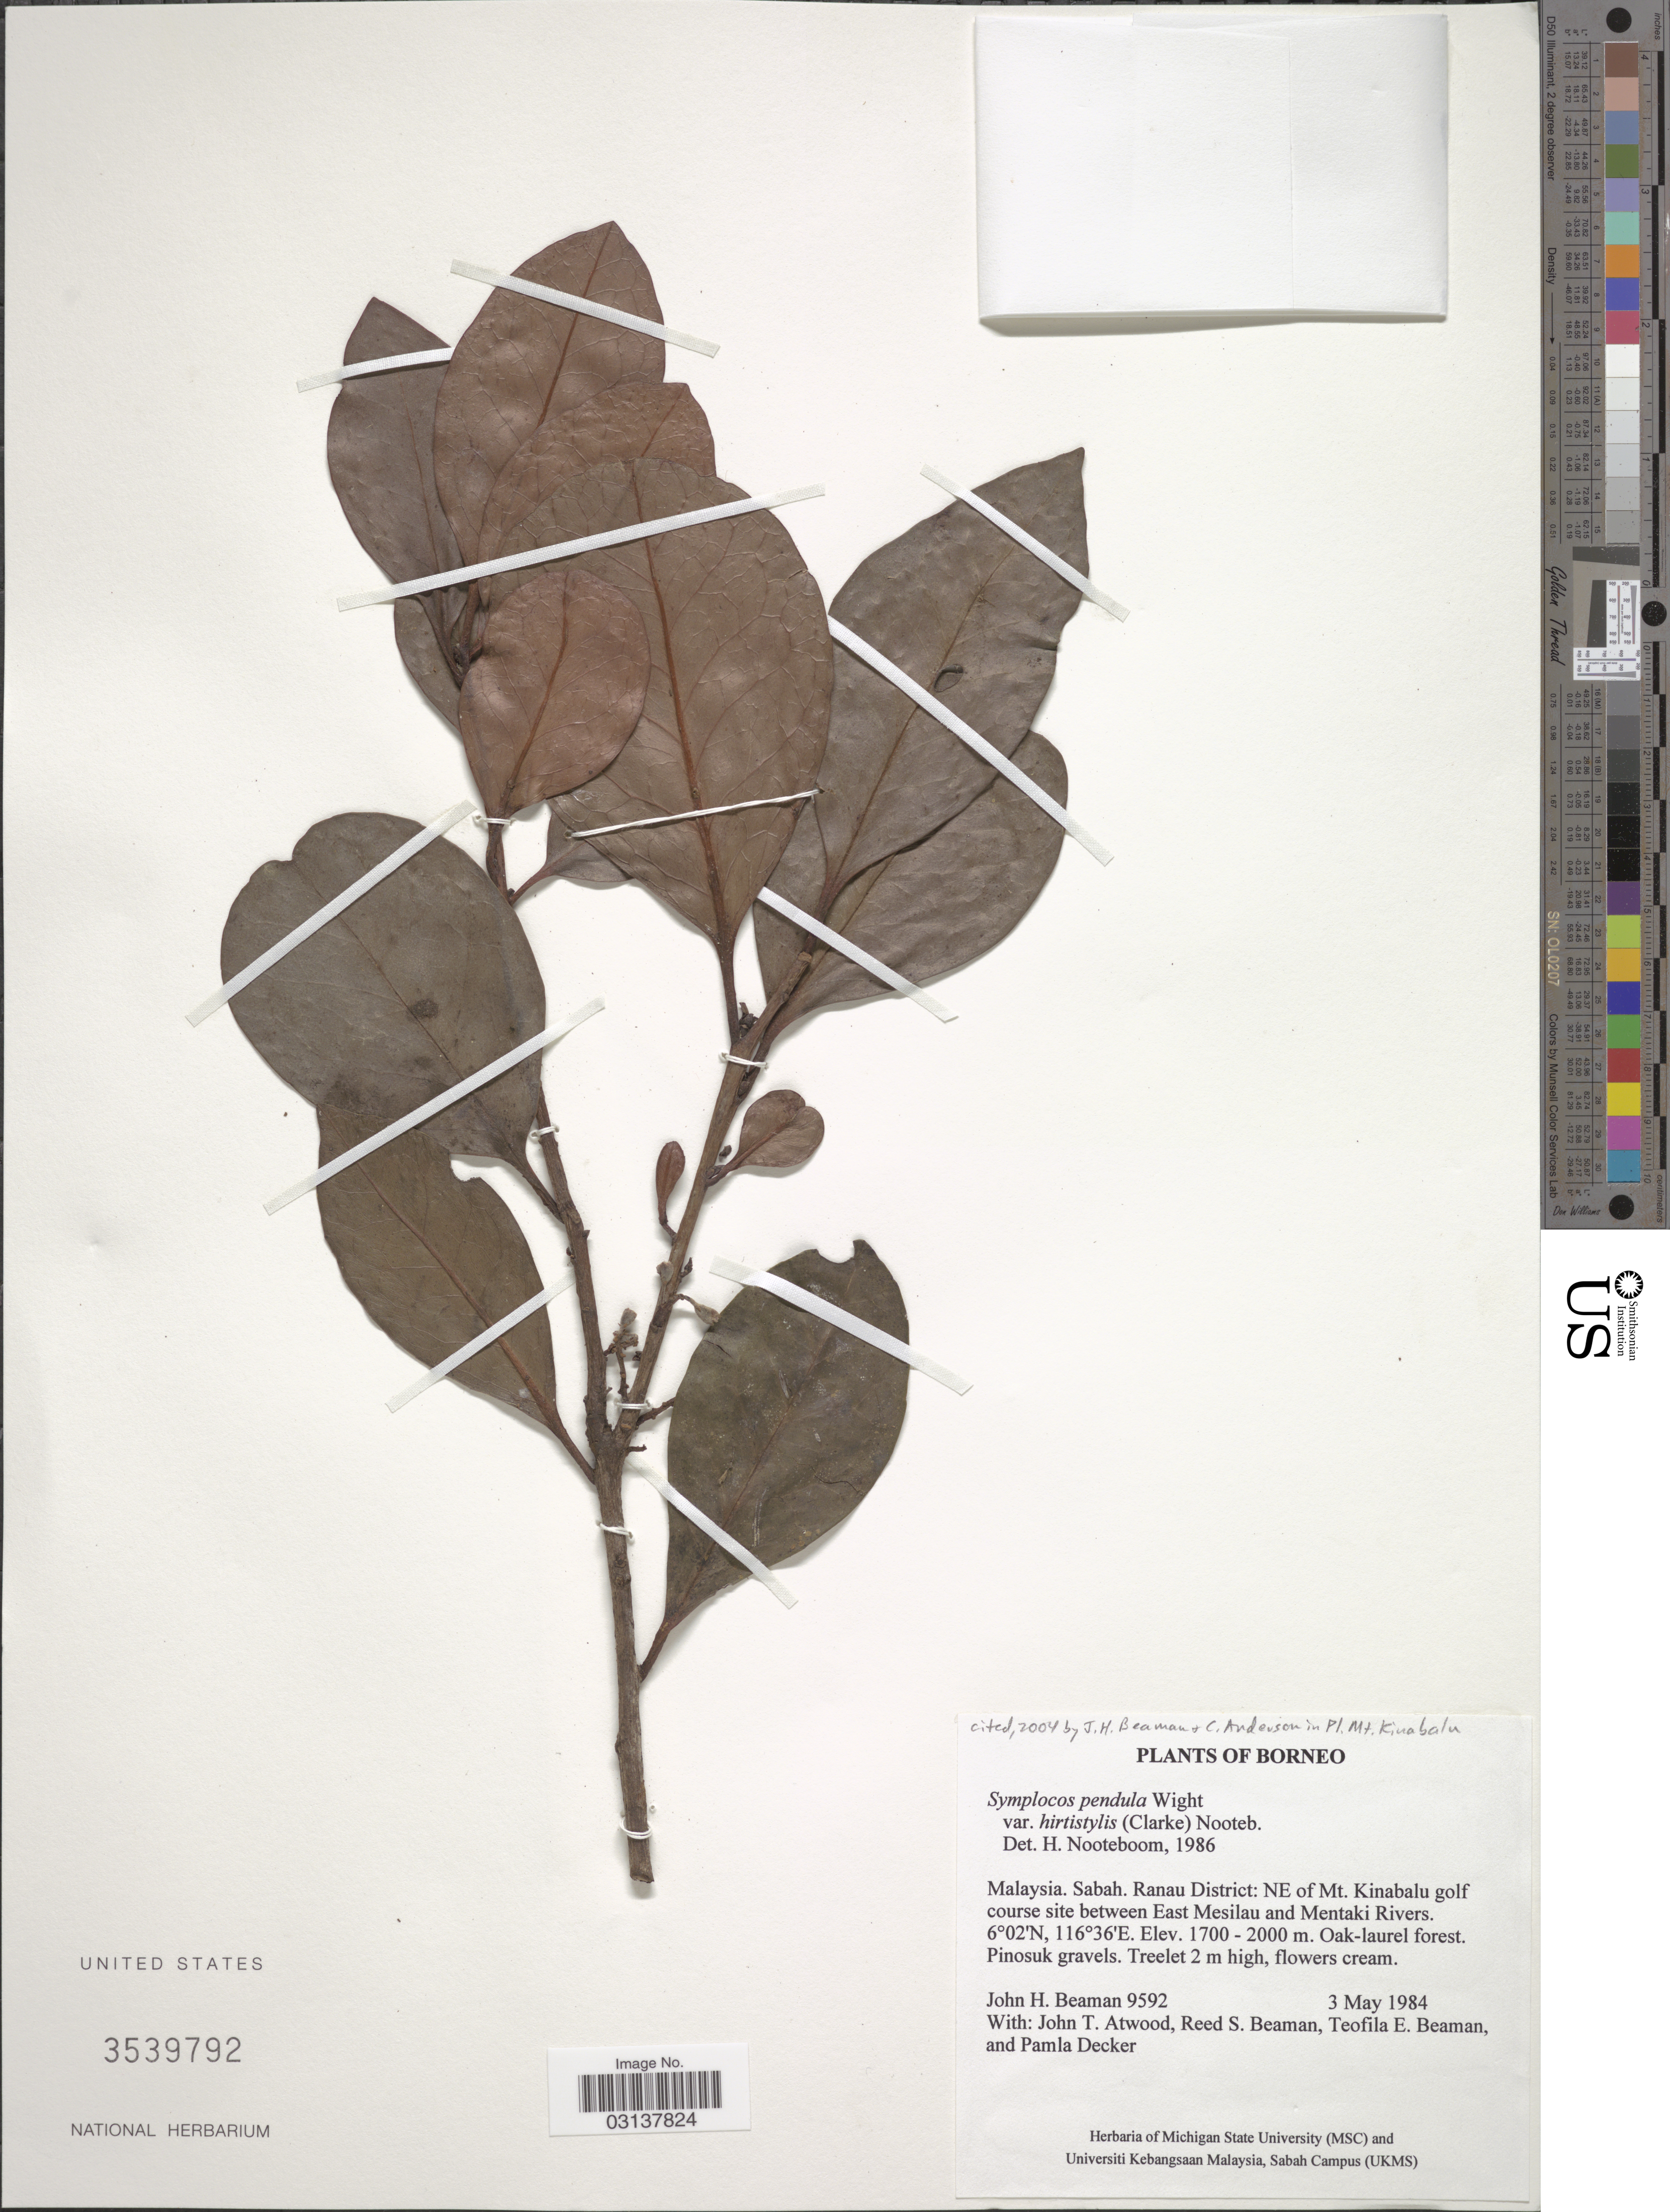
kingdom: Plantae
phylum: Tracheophyta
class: Magnoliopsida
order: Ericales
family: Symplocaceae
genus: Cordyloblaste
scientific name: Cordyloblaste pendula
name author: (Wight) Alston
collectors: J. H. Beaman, J. T. Atwood, R. S. Beaman, T. E. Beaman & P. Decker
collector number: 9592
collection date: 1984-05-03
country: Malaysia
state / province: Sabah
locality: Borneo. Sabah. Ranau District: NE of Mt. Kinabalu golf course site between East Mesilau and Mentaki Rivers.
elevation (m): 1700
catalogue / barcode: US 3539792